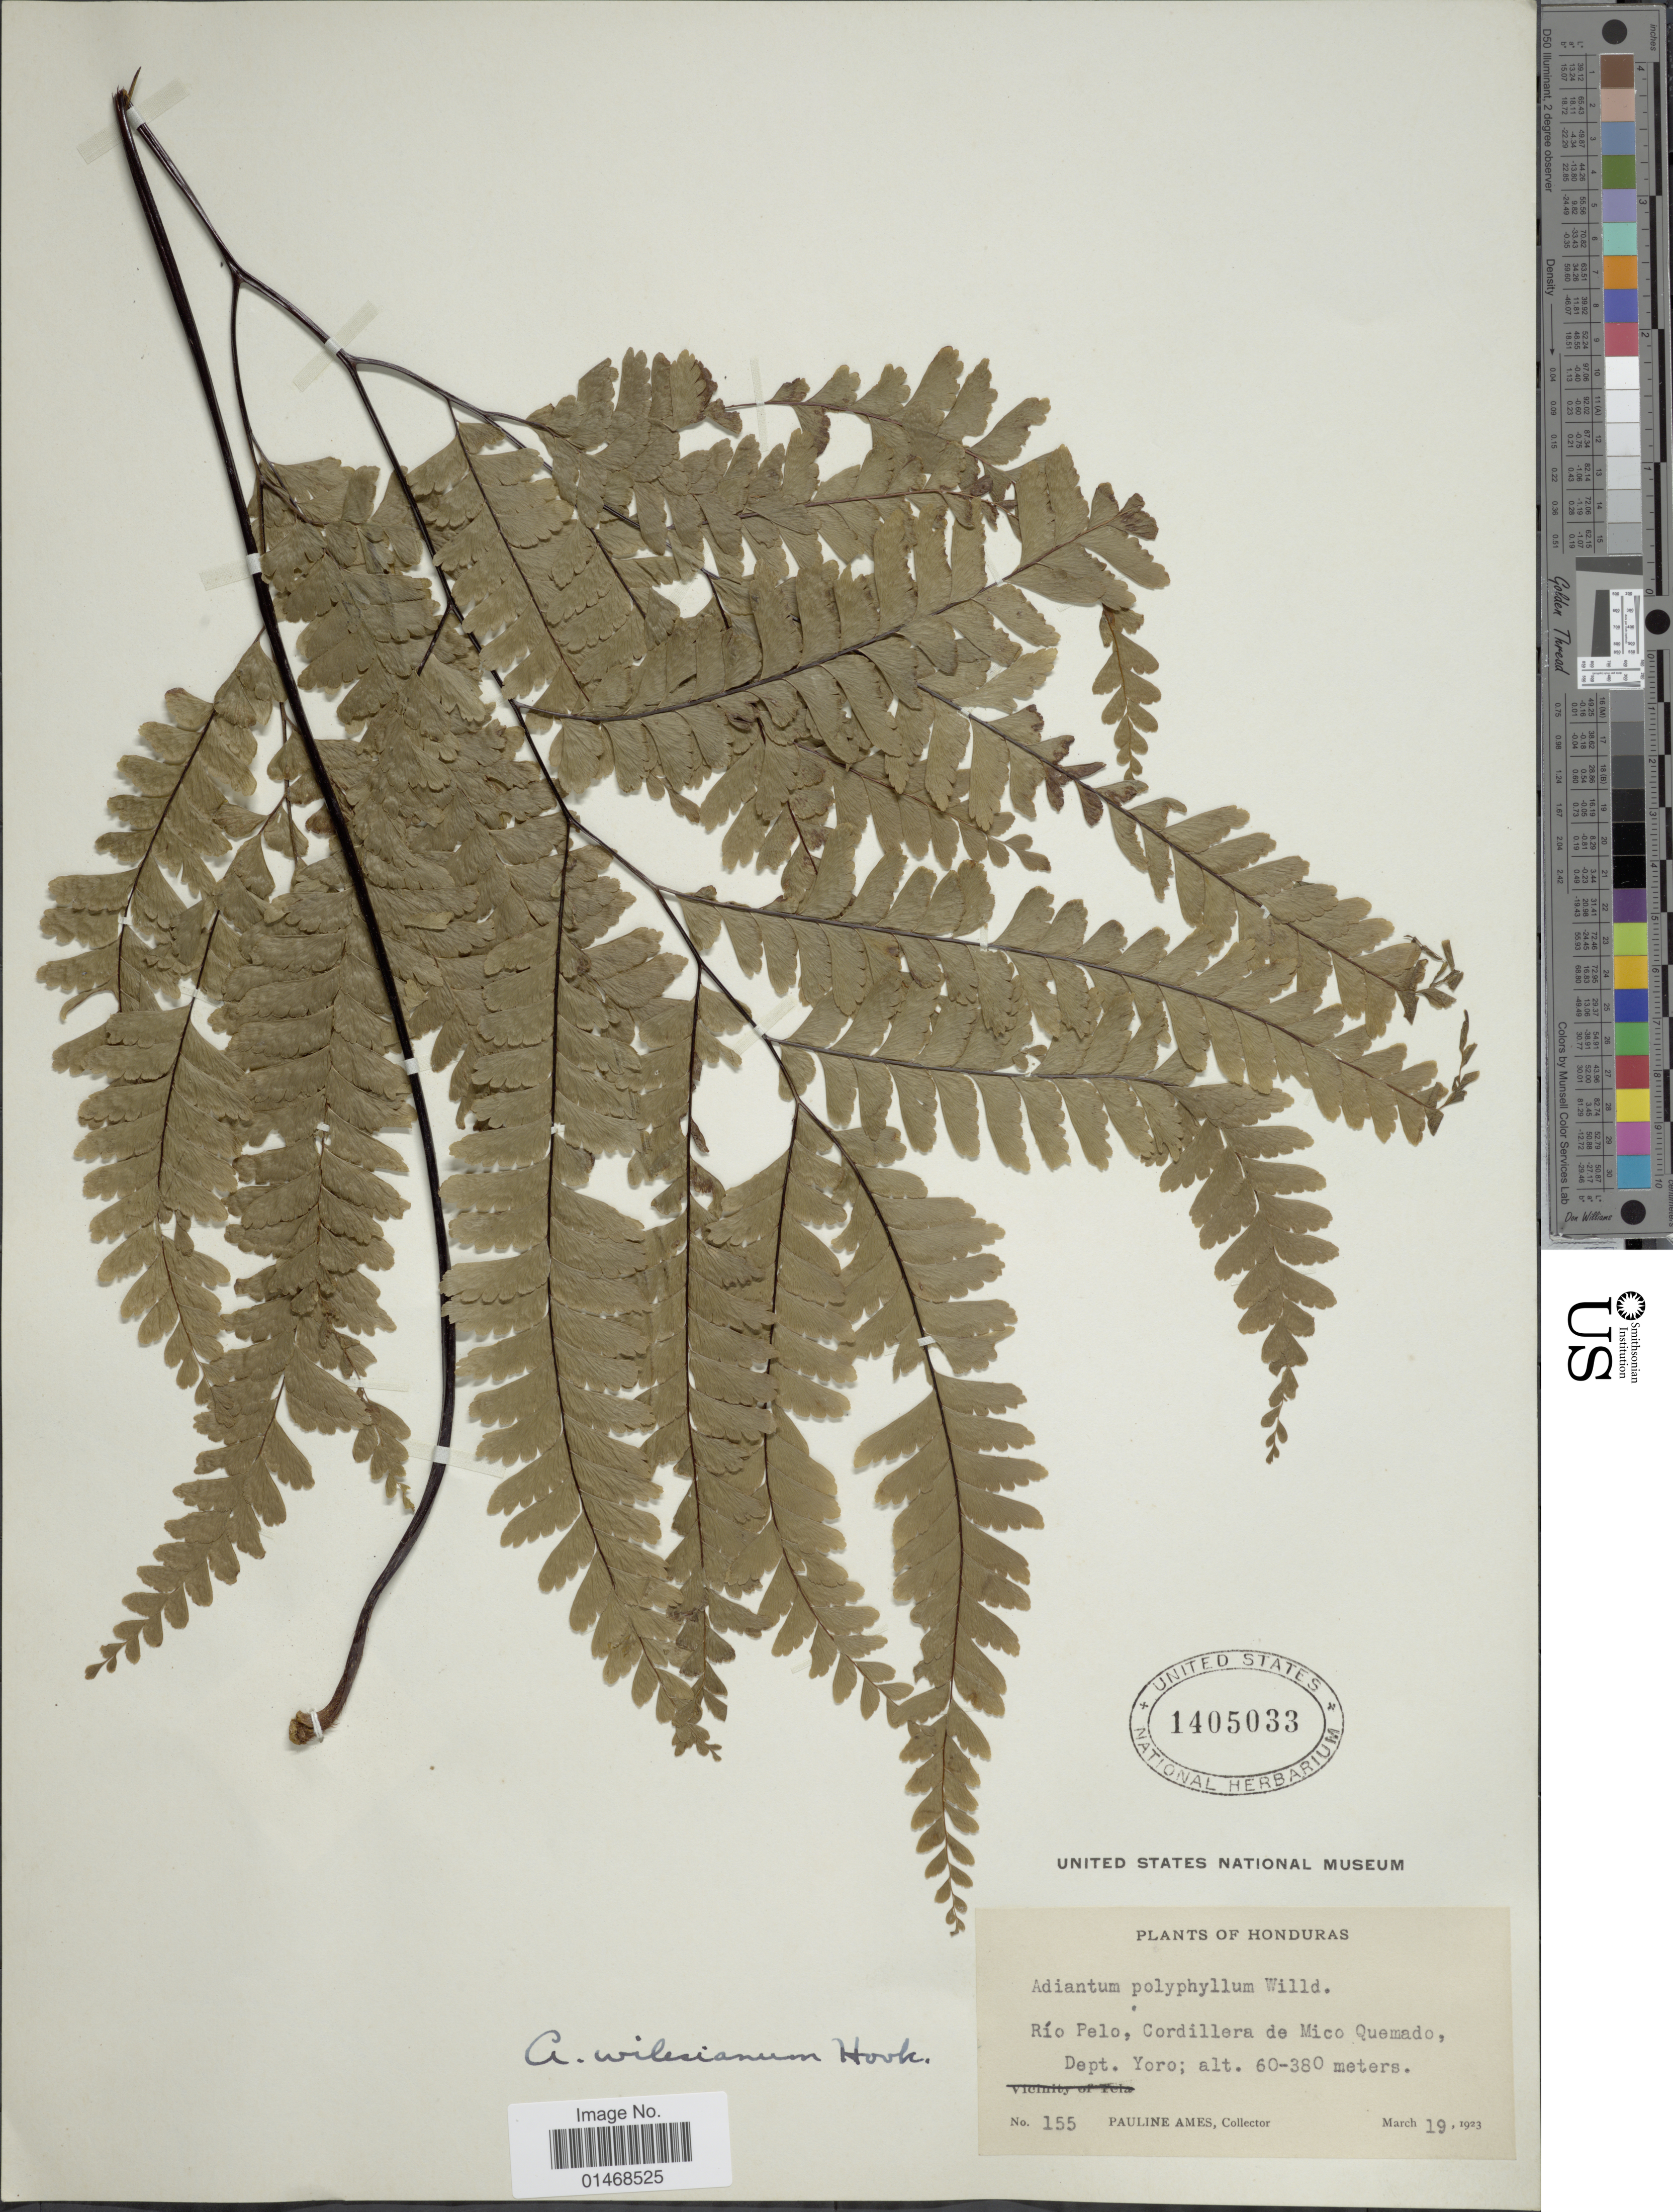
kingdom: Plantae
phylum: Tracheophyta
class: Polypodiopsida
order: Polypodiales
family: Pteridaceae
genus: Adiantum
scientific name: Adiantum wilesianum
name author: Hook.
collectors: P. Ames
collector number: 155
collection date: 1923-03-19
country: Honduras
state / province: Yoro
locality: Río Pelo, Cordillera de Mico Quemado, Dept. Yoro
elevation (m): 60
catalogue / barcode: US 1405033